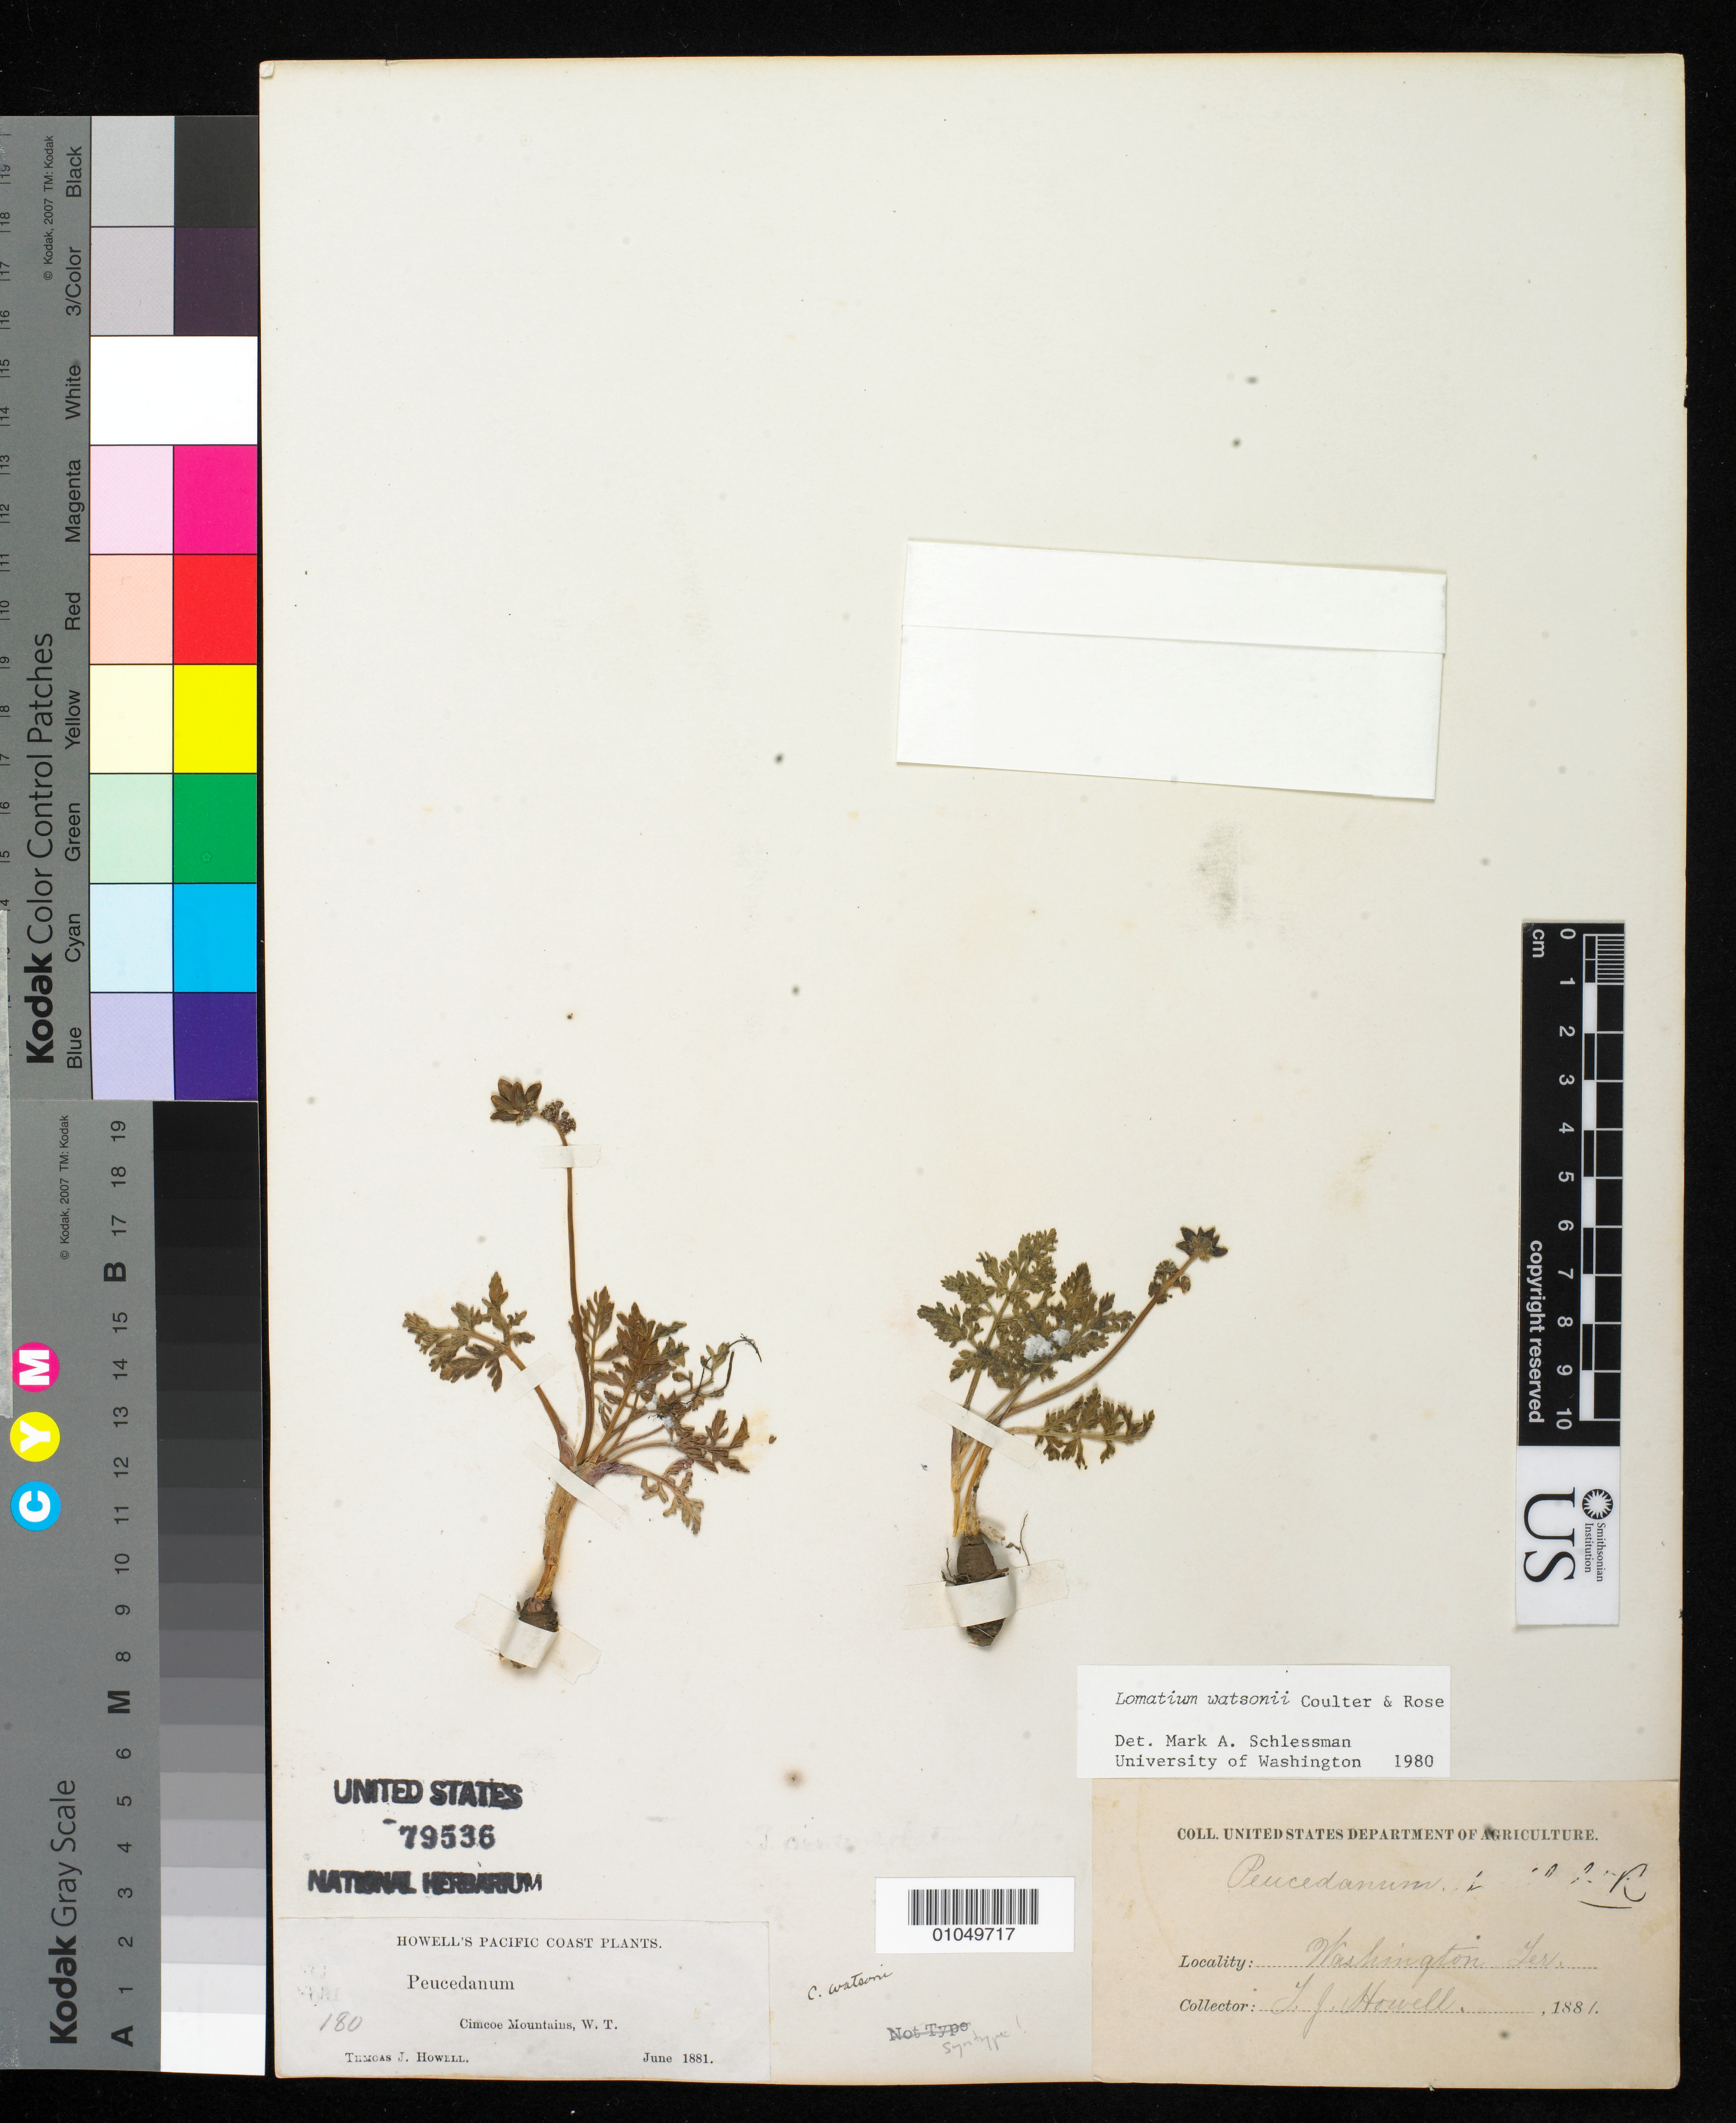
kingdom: Plantae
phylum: Tracheophyta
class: Magnoliopsida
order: Apiales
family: Apiaceae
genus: Peucedanum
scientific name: Peucedanum watsonii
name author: J.M. Coult. & Rose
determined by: Schlessman, M. A.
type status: Syntype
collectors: T. J. Howell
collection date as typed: Jun 1881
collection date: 1881-06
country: United States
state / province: Washington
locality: Cimcoe Mountains, W.T. [Washington Territory].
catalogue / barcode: US 79536